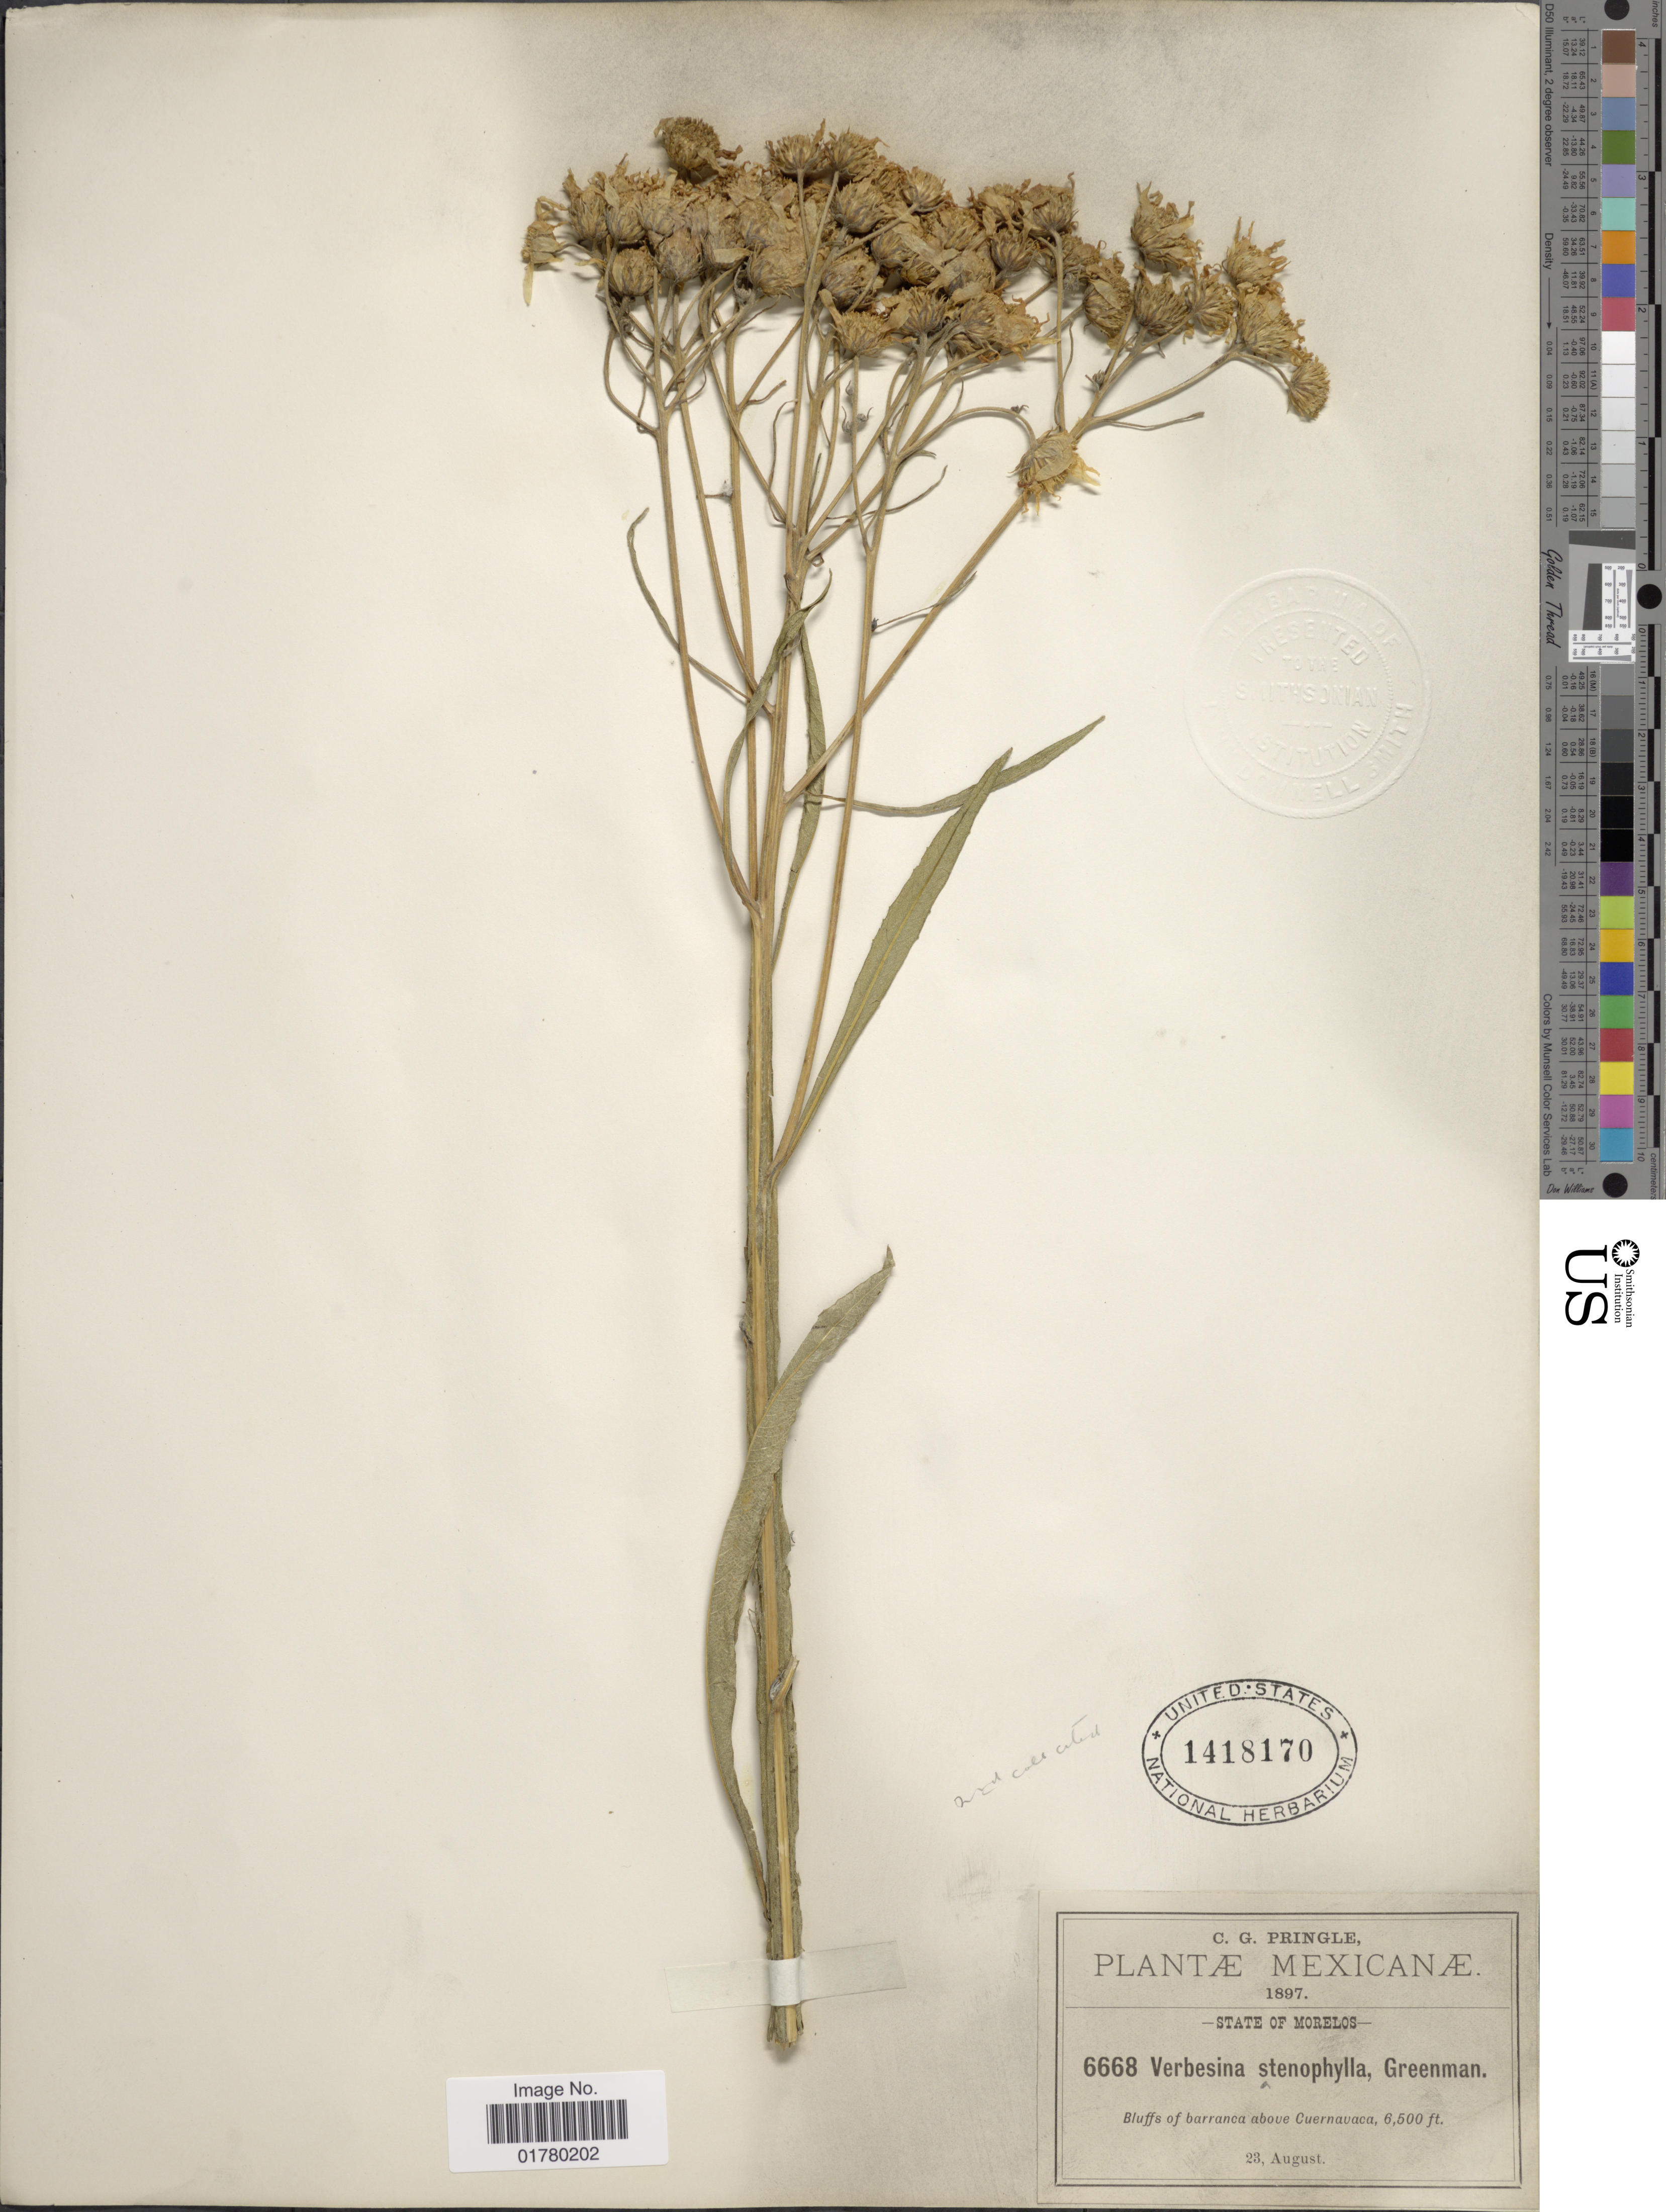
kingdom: Plantae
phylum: Tracheophyta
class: Magnoliopsida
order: Asterales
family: Asteraceae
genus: Verbesina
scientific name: Verbesina stenophylla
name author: Greenm.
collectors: C. G. Pringle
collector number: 6668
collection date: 1897-08-23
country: Mexico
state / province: Morelos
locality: Bluffs of barranca above Cuernavaca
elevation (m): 1981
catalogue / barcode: US 1418170